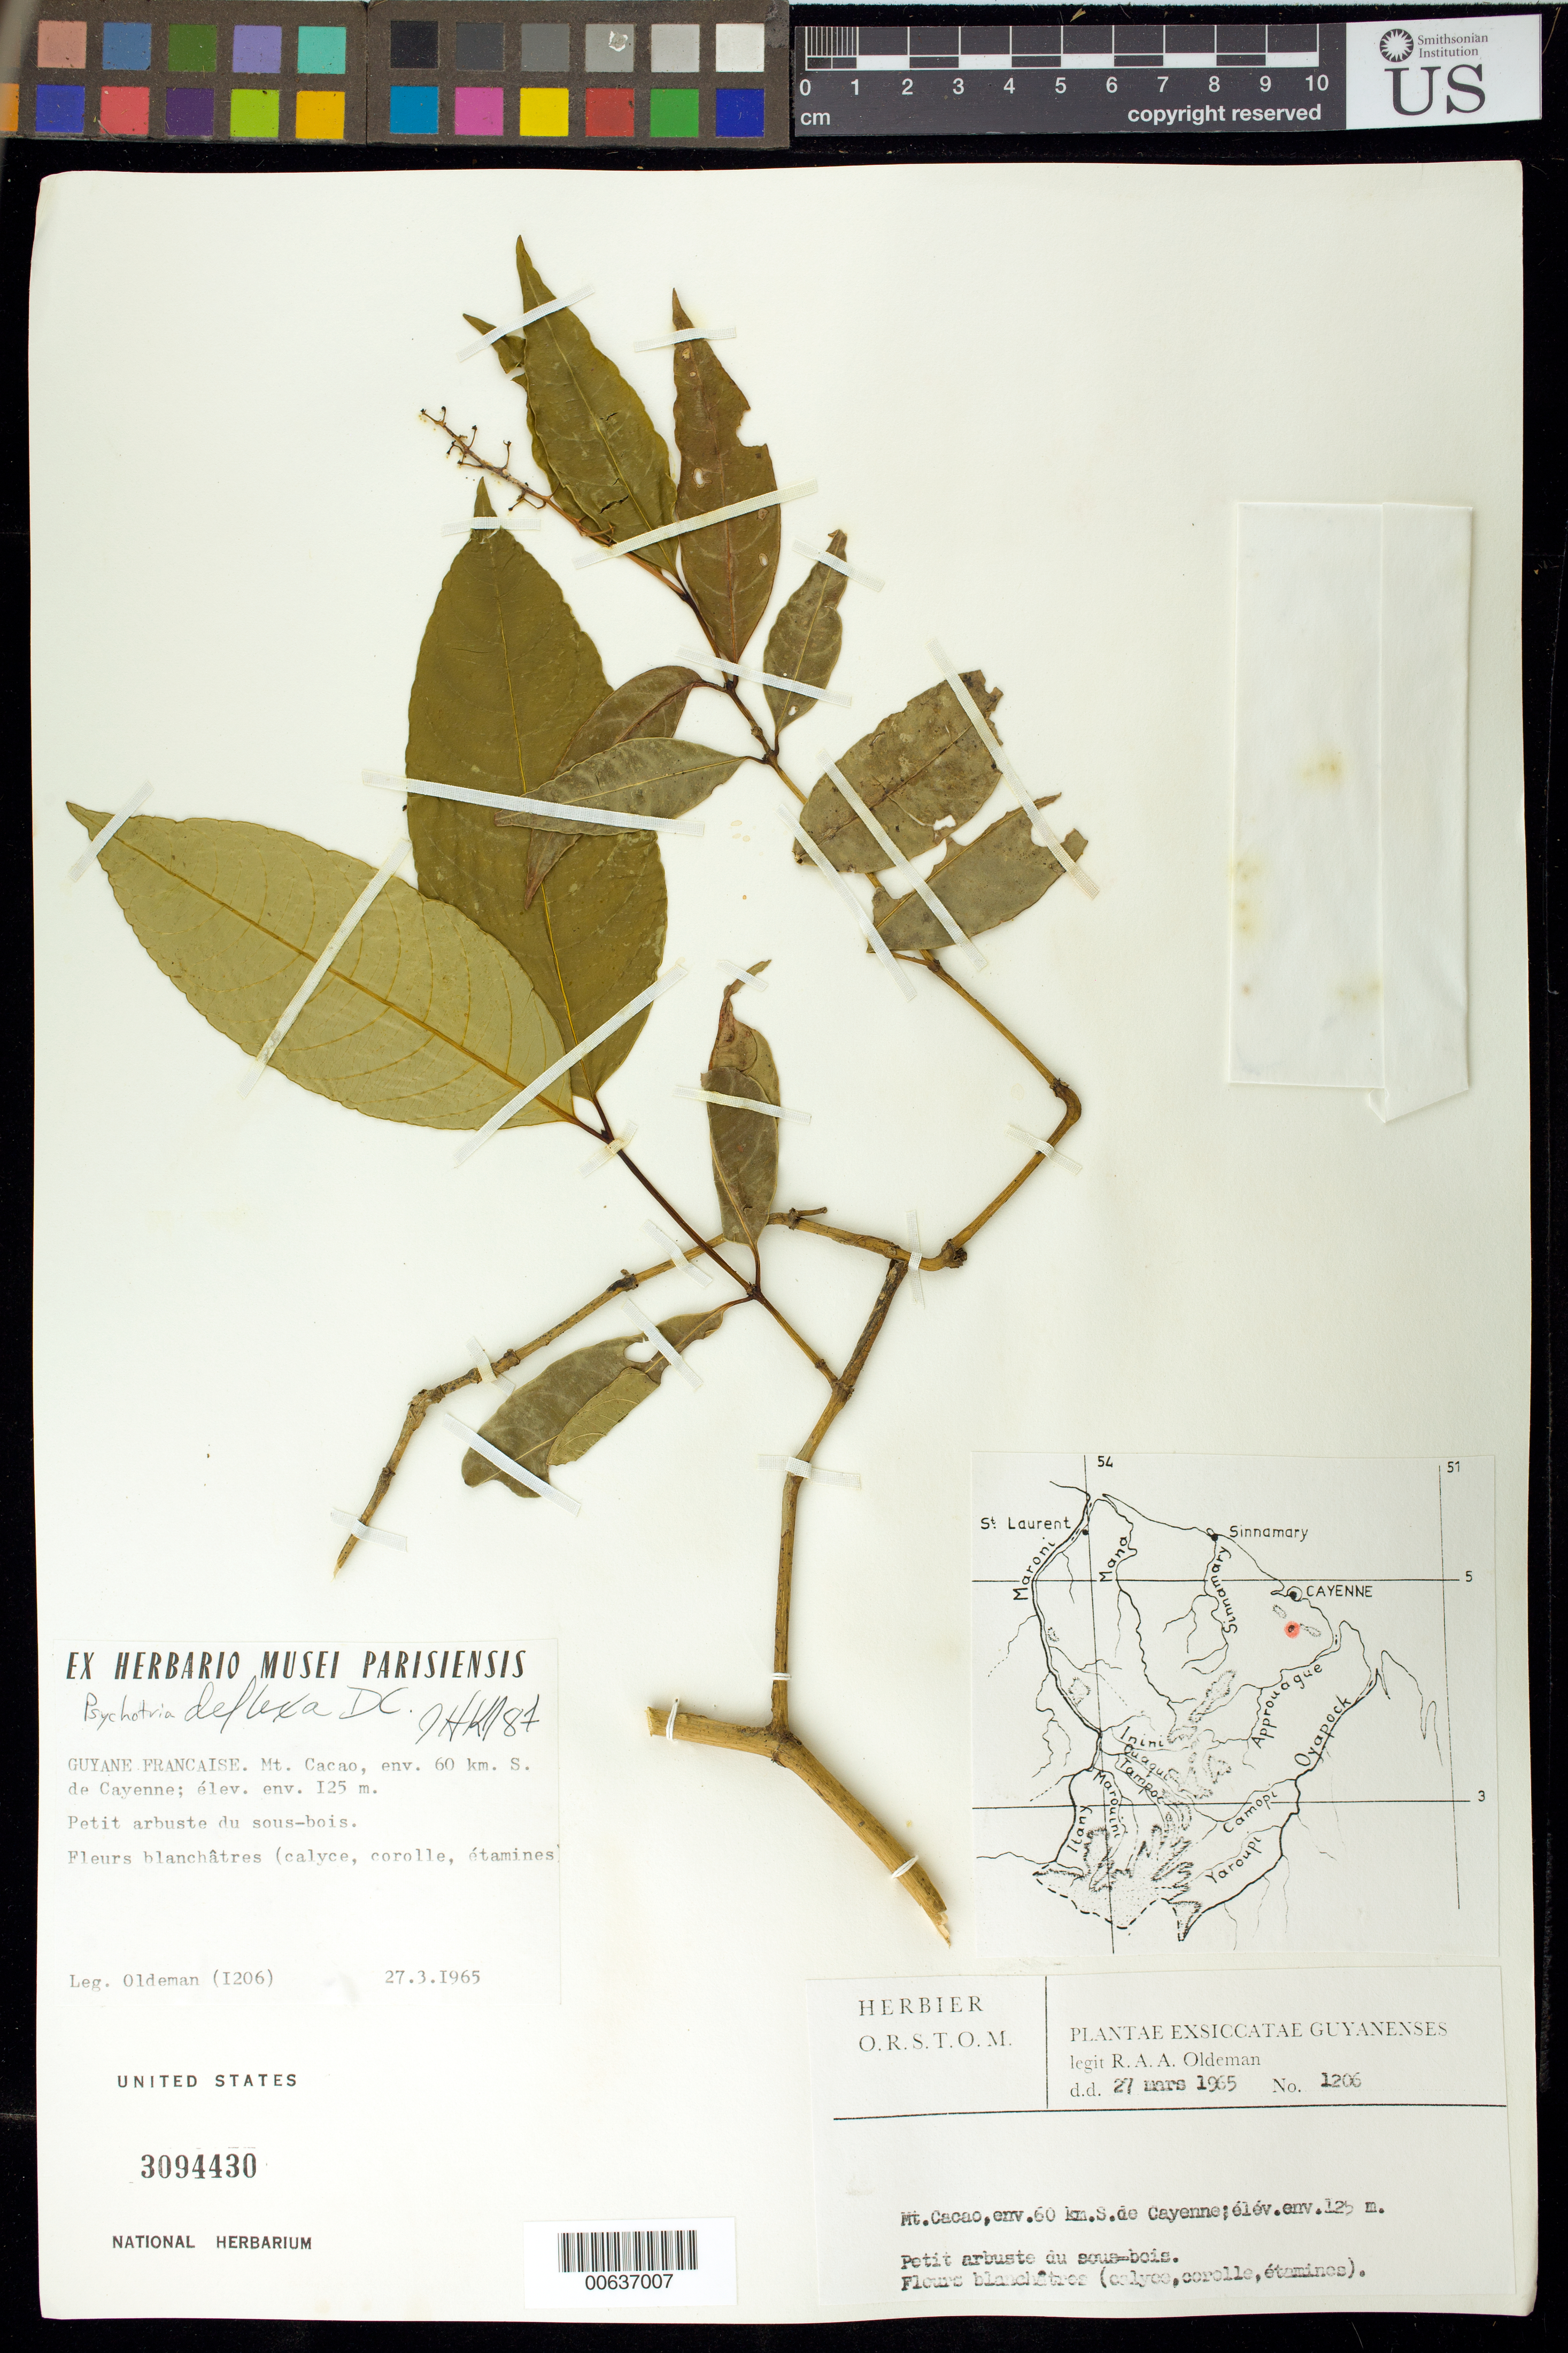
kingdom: Plantae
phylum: Tracheophyta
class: Magnoliopsida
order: Gentianales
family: Rubiaceae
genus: Palicourea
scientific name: Palicourea deflexa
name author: (DC.) Borhidi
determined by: Kirkbride, J. H., Jr.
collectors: R. Oldeman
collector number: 1206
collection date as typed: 27-Mar-65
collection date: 1965-03-27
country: French Guiana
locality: Mt. Cacao, env. 60 km S de Cayenne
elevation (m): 125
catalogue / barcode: US 3094430